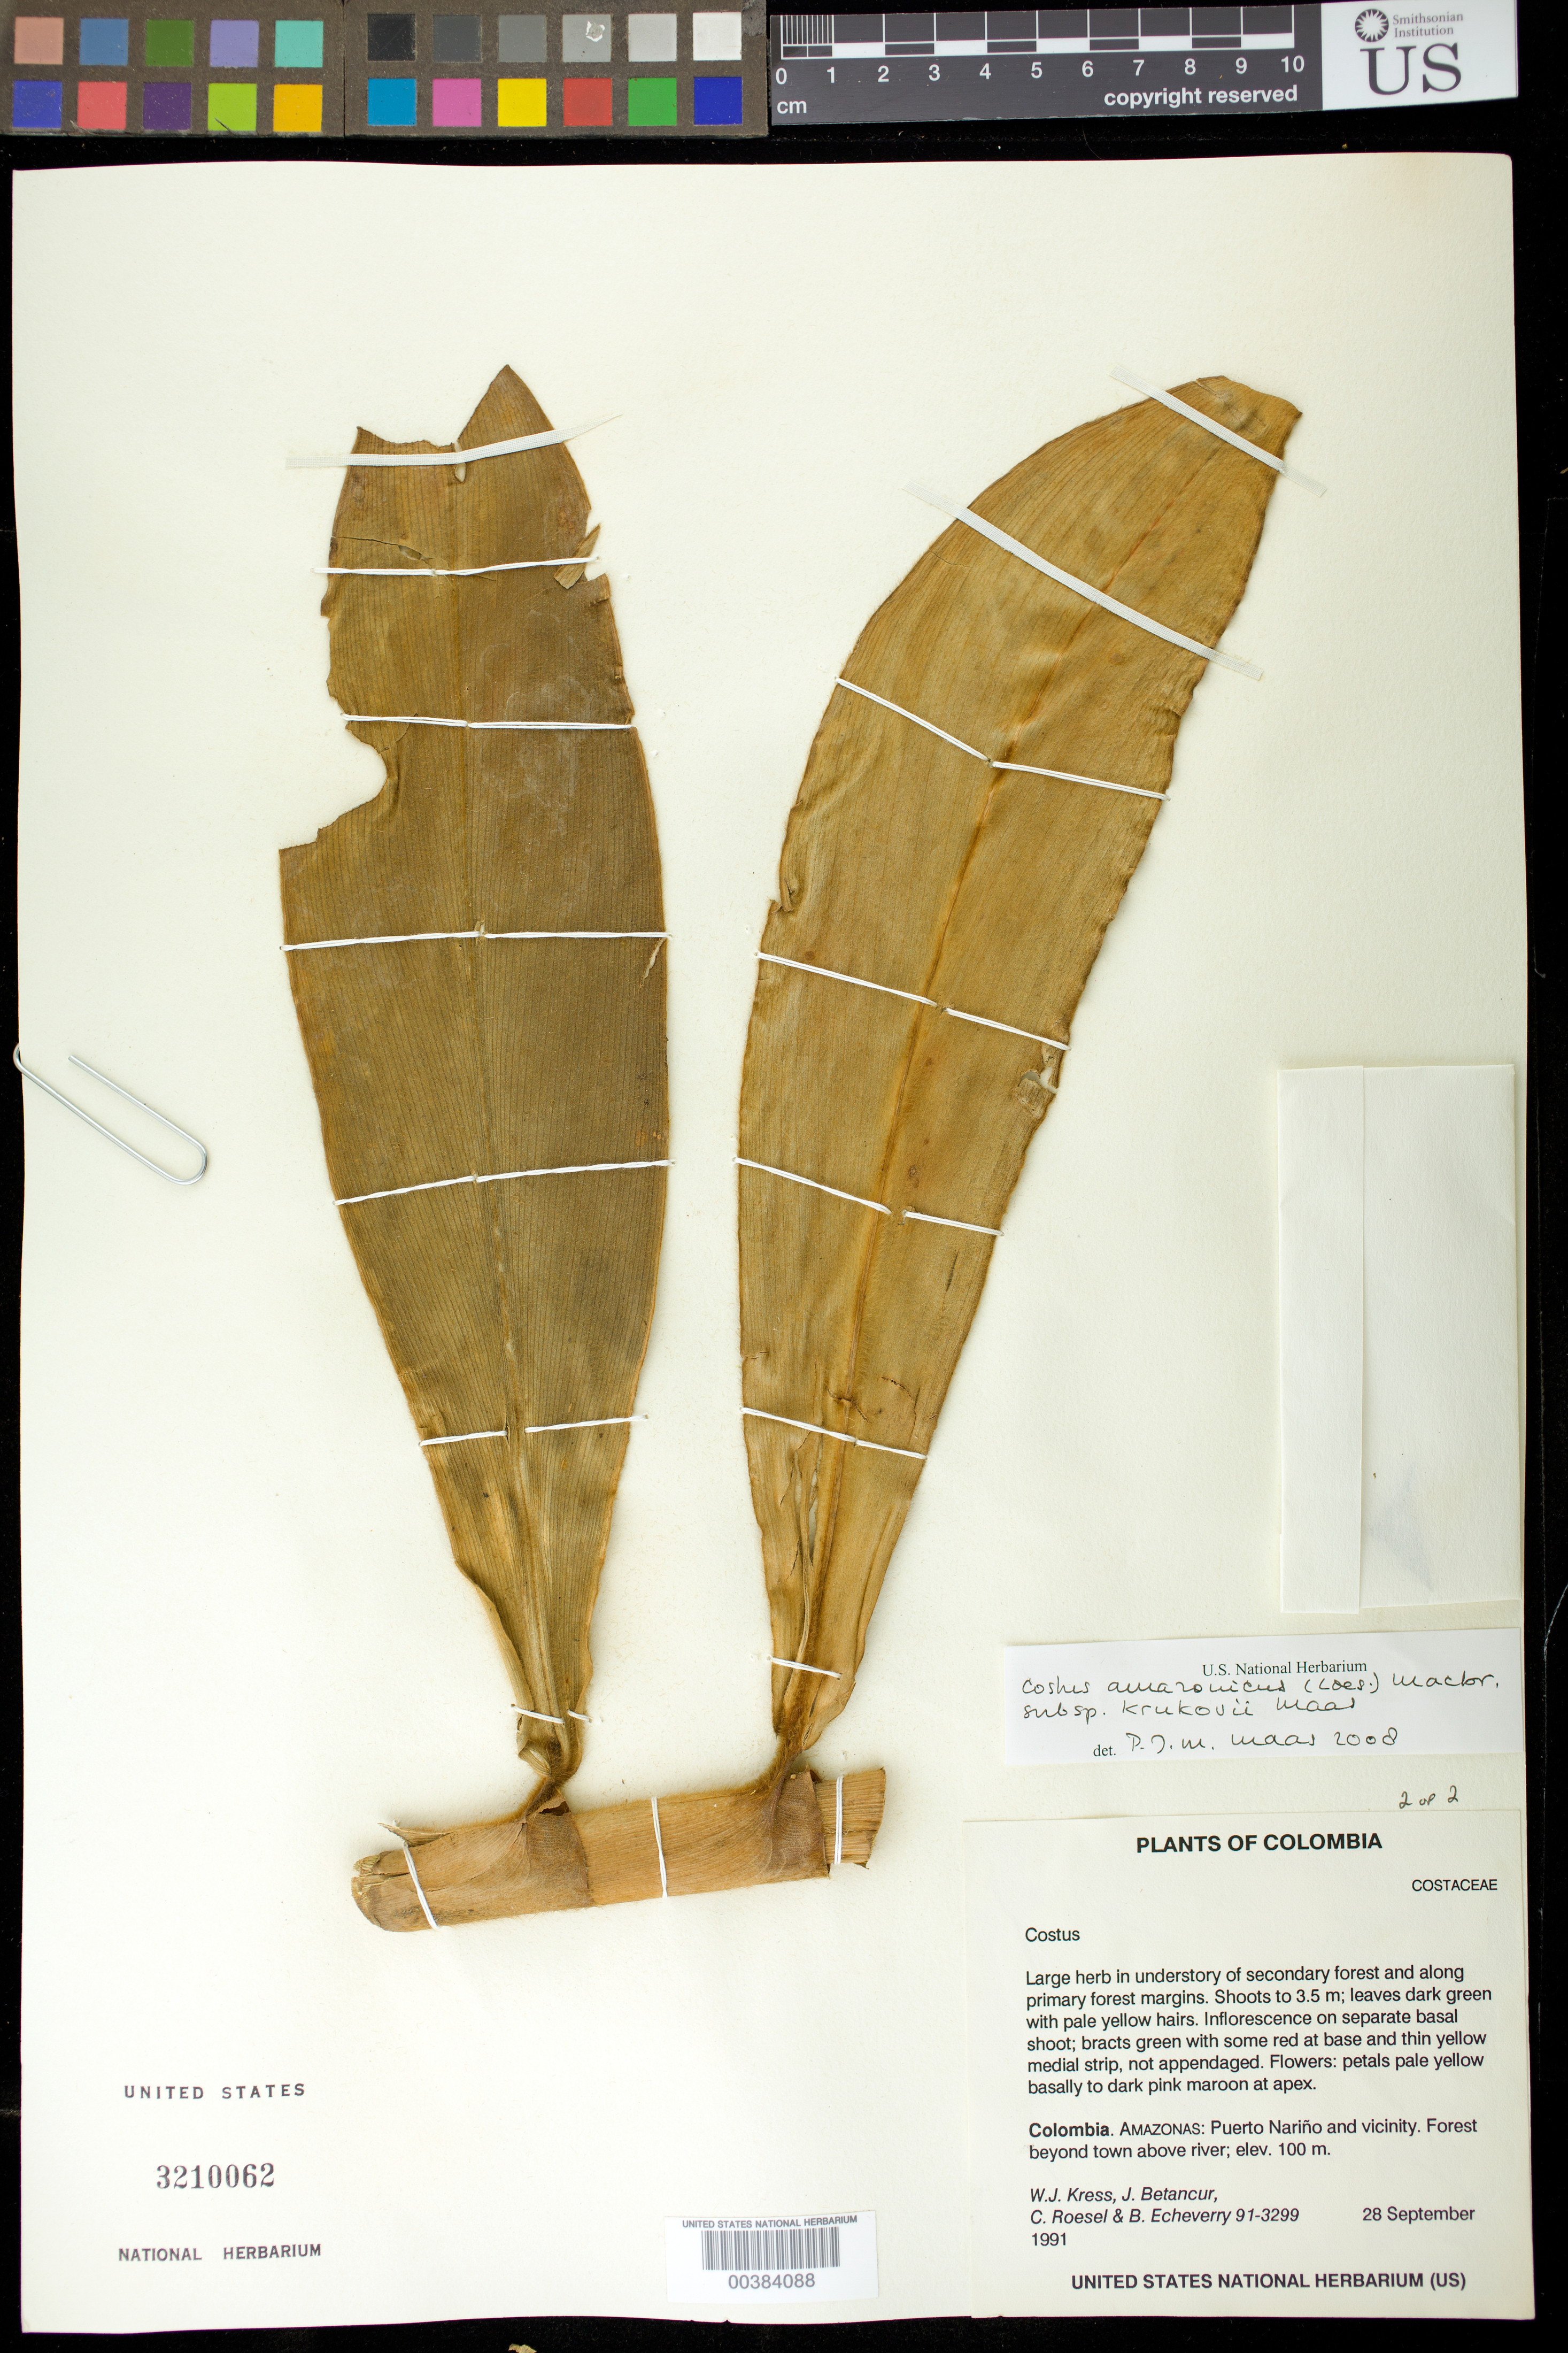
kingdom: Plantae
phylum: Tracheophyta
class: Liliopsida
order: Zingiberales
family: Costaceae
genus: Costus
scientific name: Costus amazonicus subsp. krukovii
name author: Maas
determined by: Maas van de Kamer, H.; Maas, P. J.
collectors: W. J. Kress, J. C. Betancur, C. S. Roesel & B. Echeverry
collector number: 91-3299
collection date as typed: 28 Sep 1991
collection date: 1991-09-28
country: Colombia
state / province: Amazônas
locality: Puerto Narino and vicinity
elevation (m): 100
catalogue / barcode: US 3210062